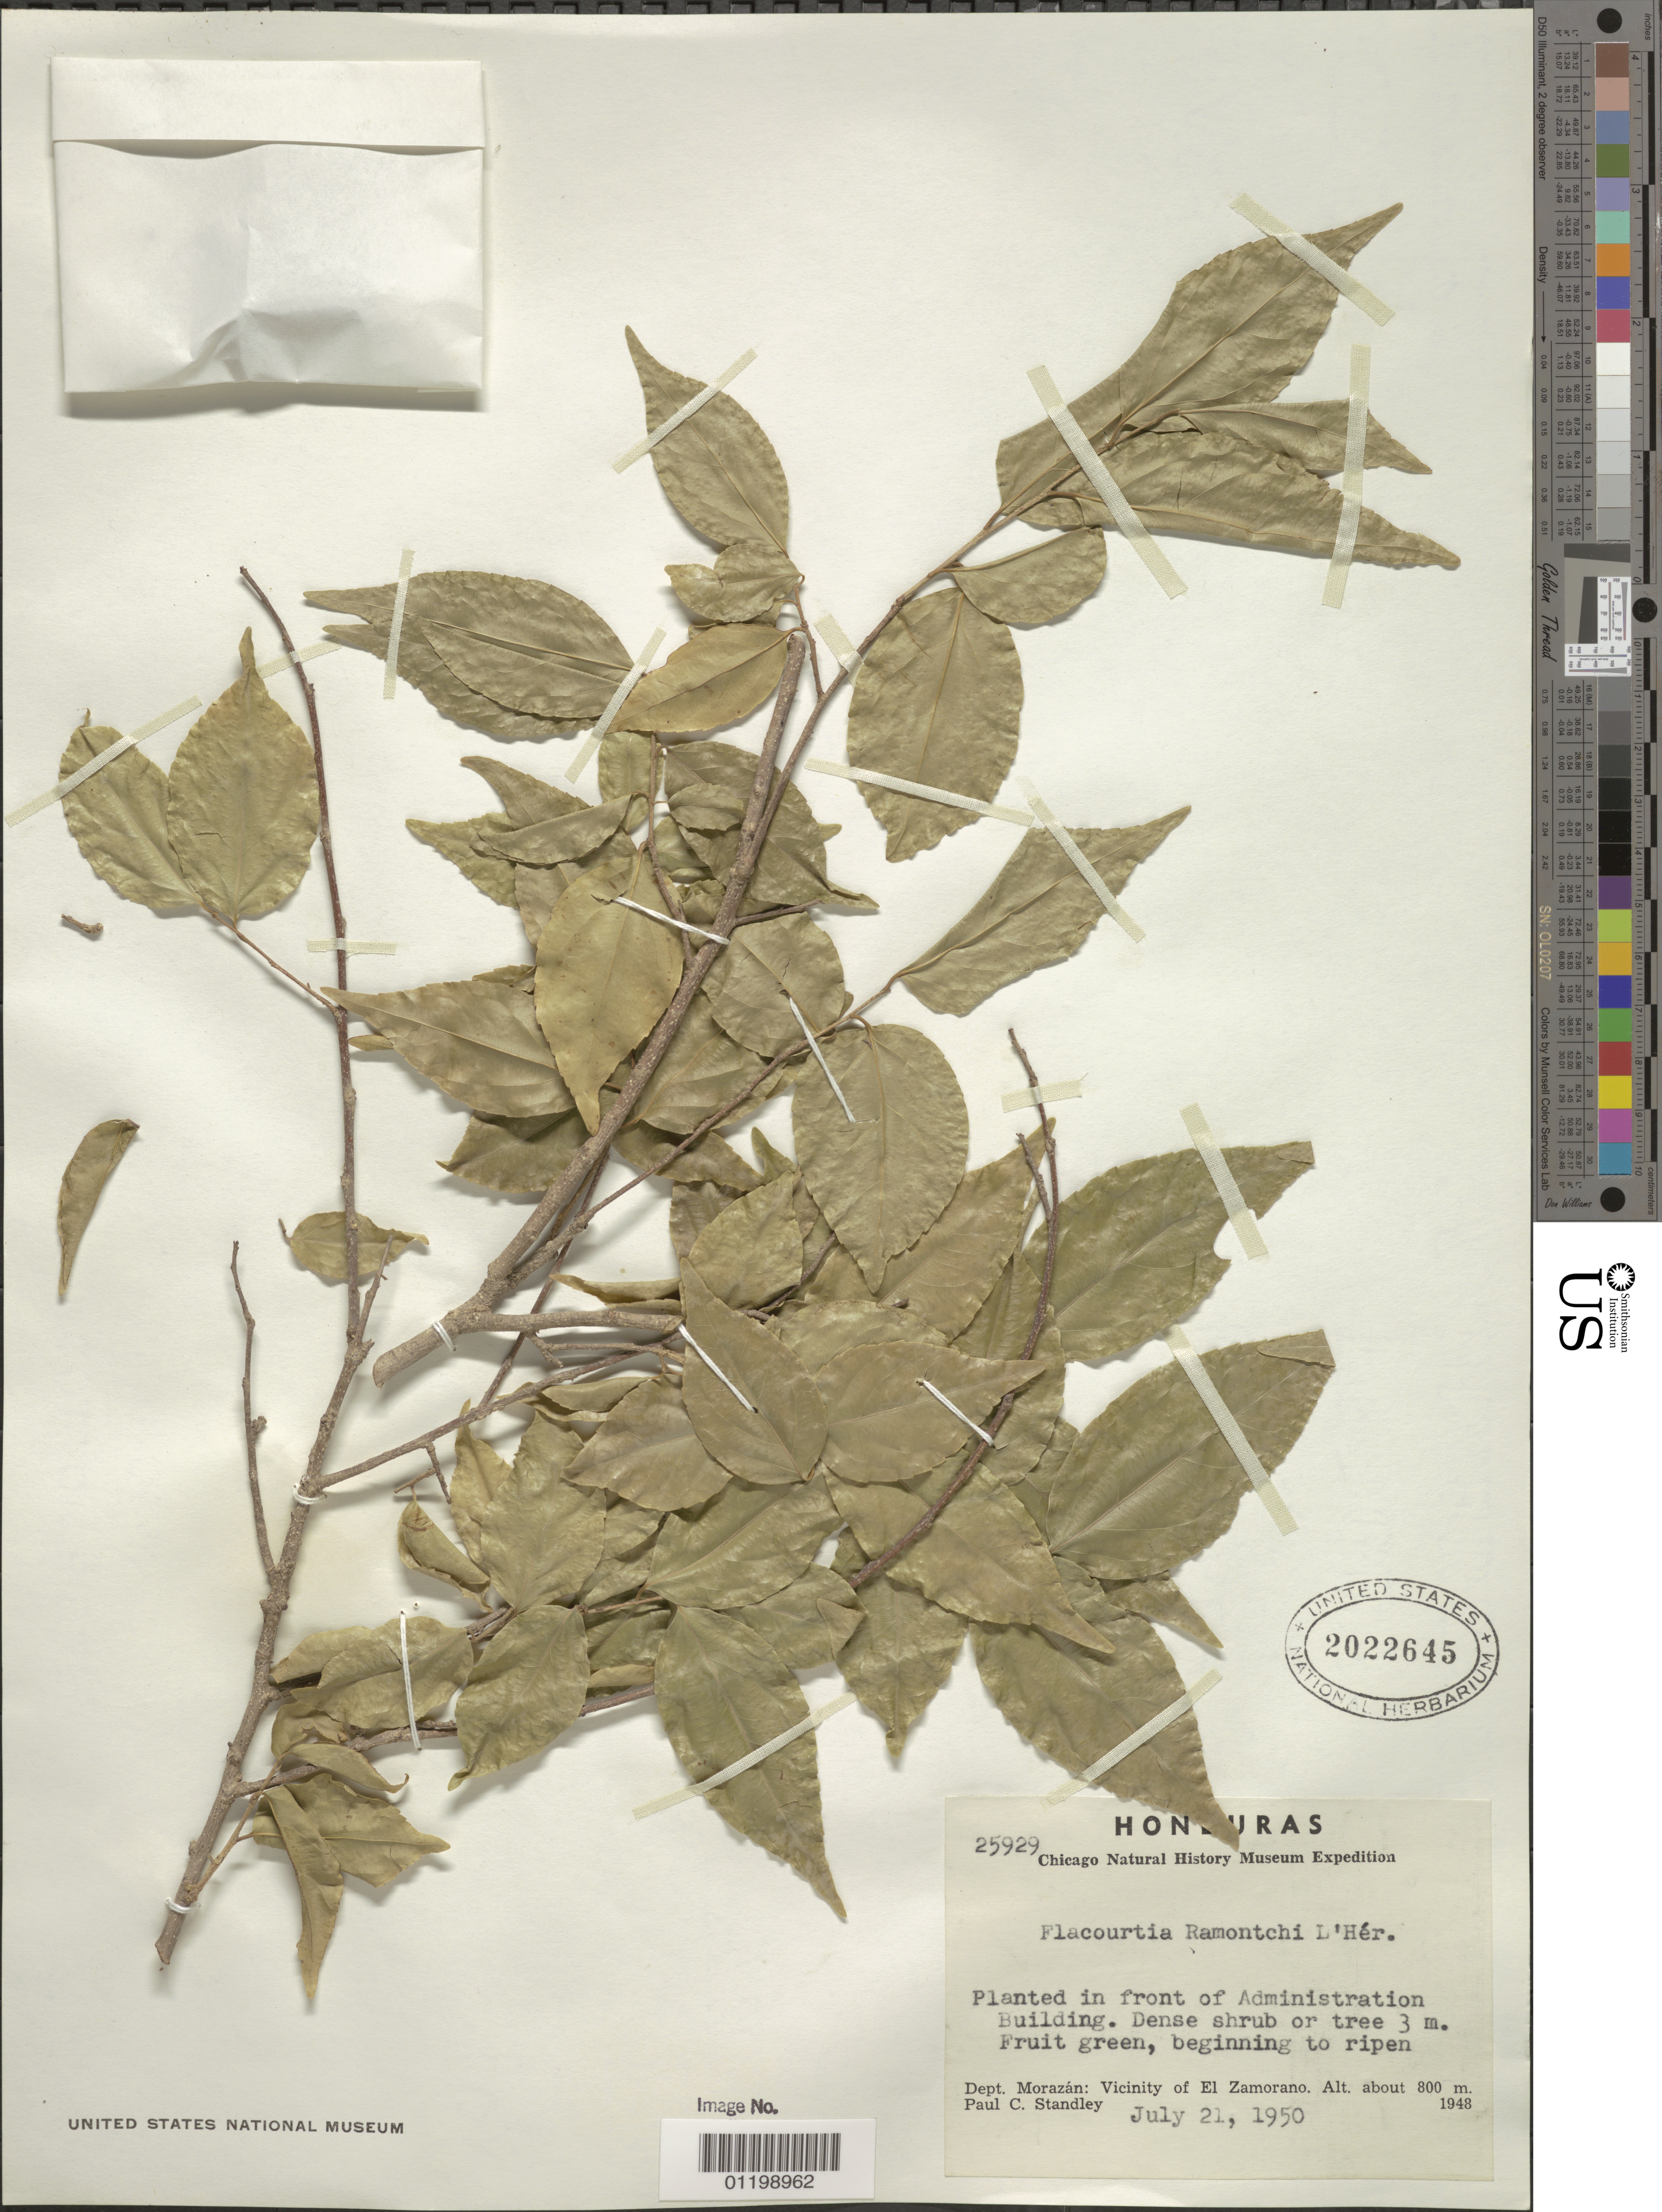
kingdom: Plantae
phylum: Tracheophyta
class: Magnoliopsida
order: Malpighiales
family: Salicaceae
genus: Flacourtia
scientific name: Flacourtia ramontchi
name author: L'Hér.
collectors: P. C. Standley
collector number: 25929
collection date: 1950-07-21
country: Honduras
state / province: Fco. Morazán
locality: Vicinity of El Zamorano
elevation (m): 800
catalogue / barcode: US 2022645